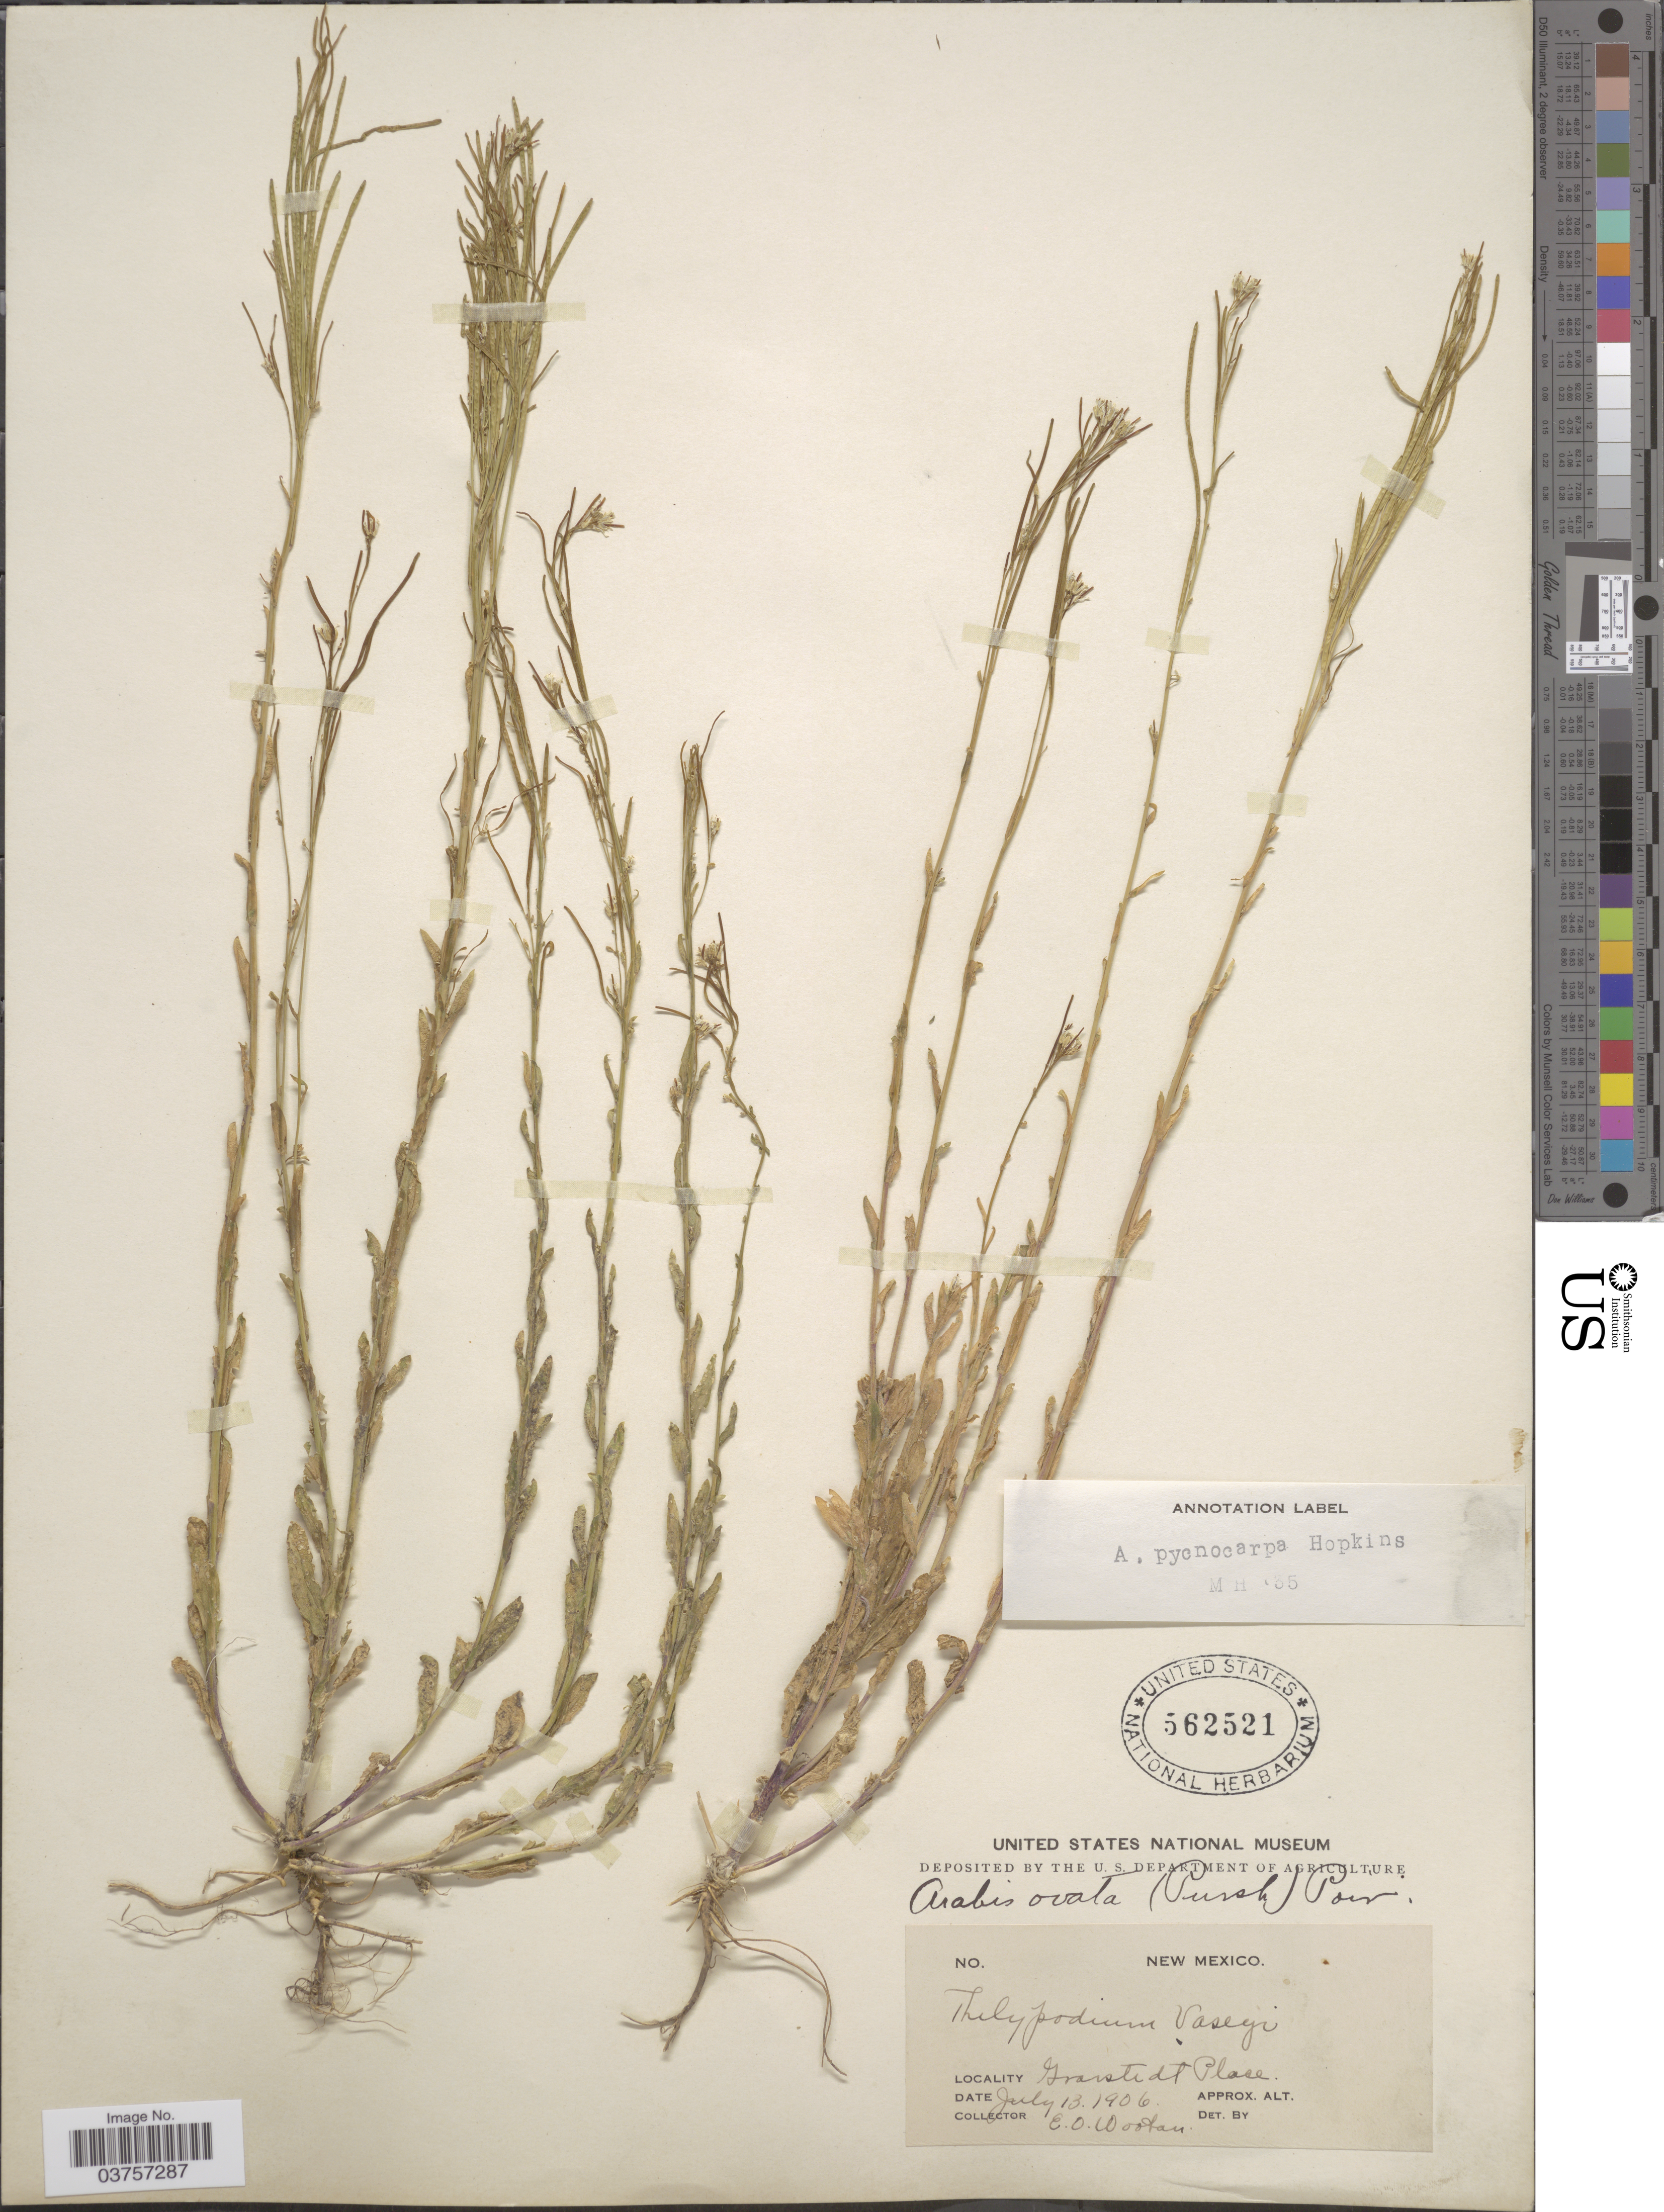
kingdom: Plantae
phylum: Tracheophyta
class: Magnoliopsida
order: Brassicales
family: Brassicaceae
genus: Arabis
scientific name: Arabis hirsuta var. pycnocarpa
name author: M. Hopkins & Rollins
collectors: E. O. Wooton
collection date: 1906-07-13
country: United States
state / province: New Mexico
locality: Grasstedt Place.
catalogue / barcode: US 562521